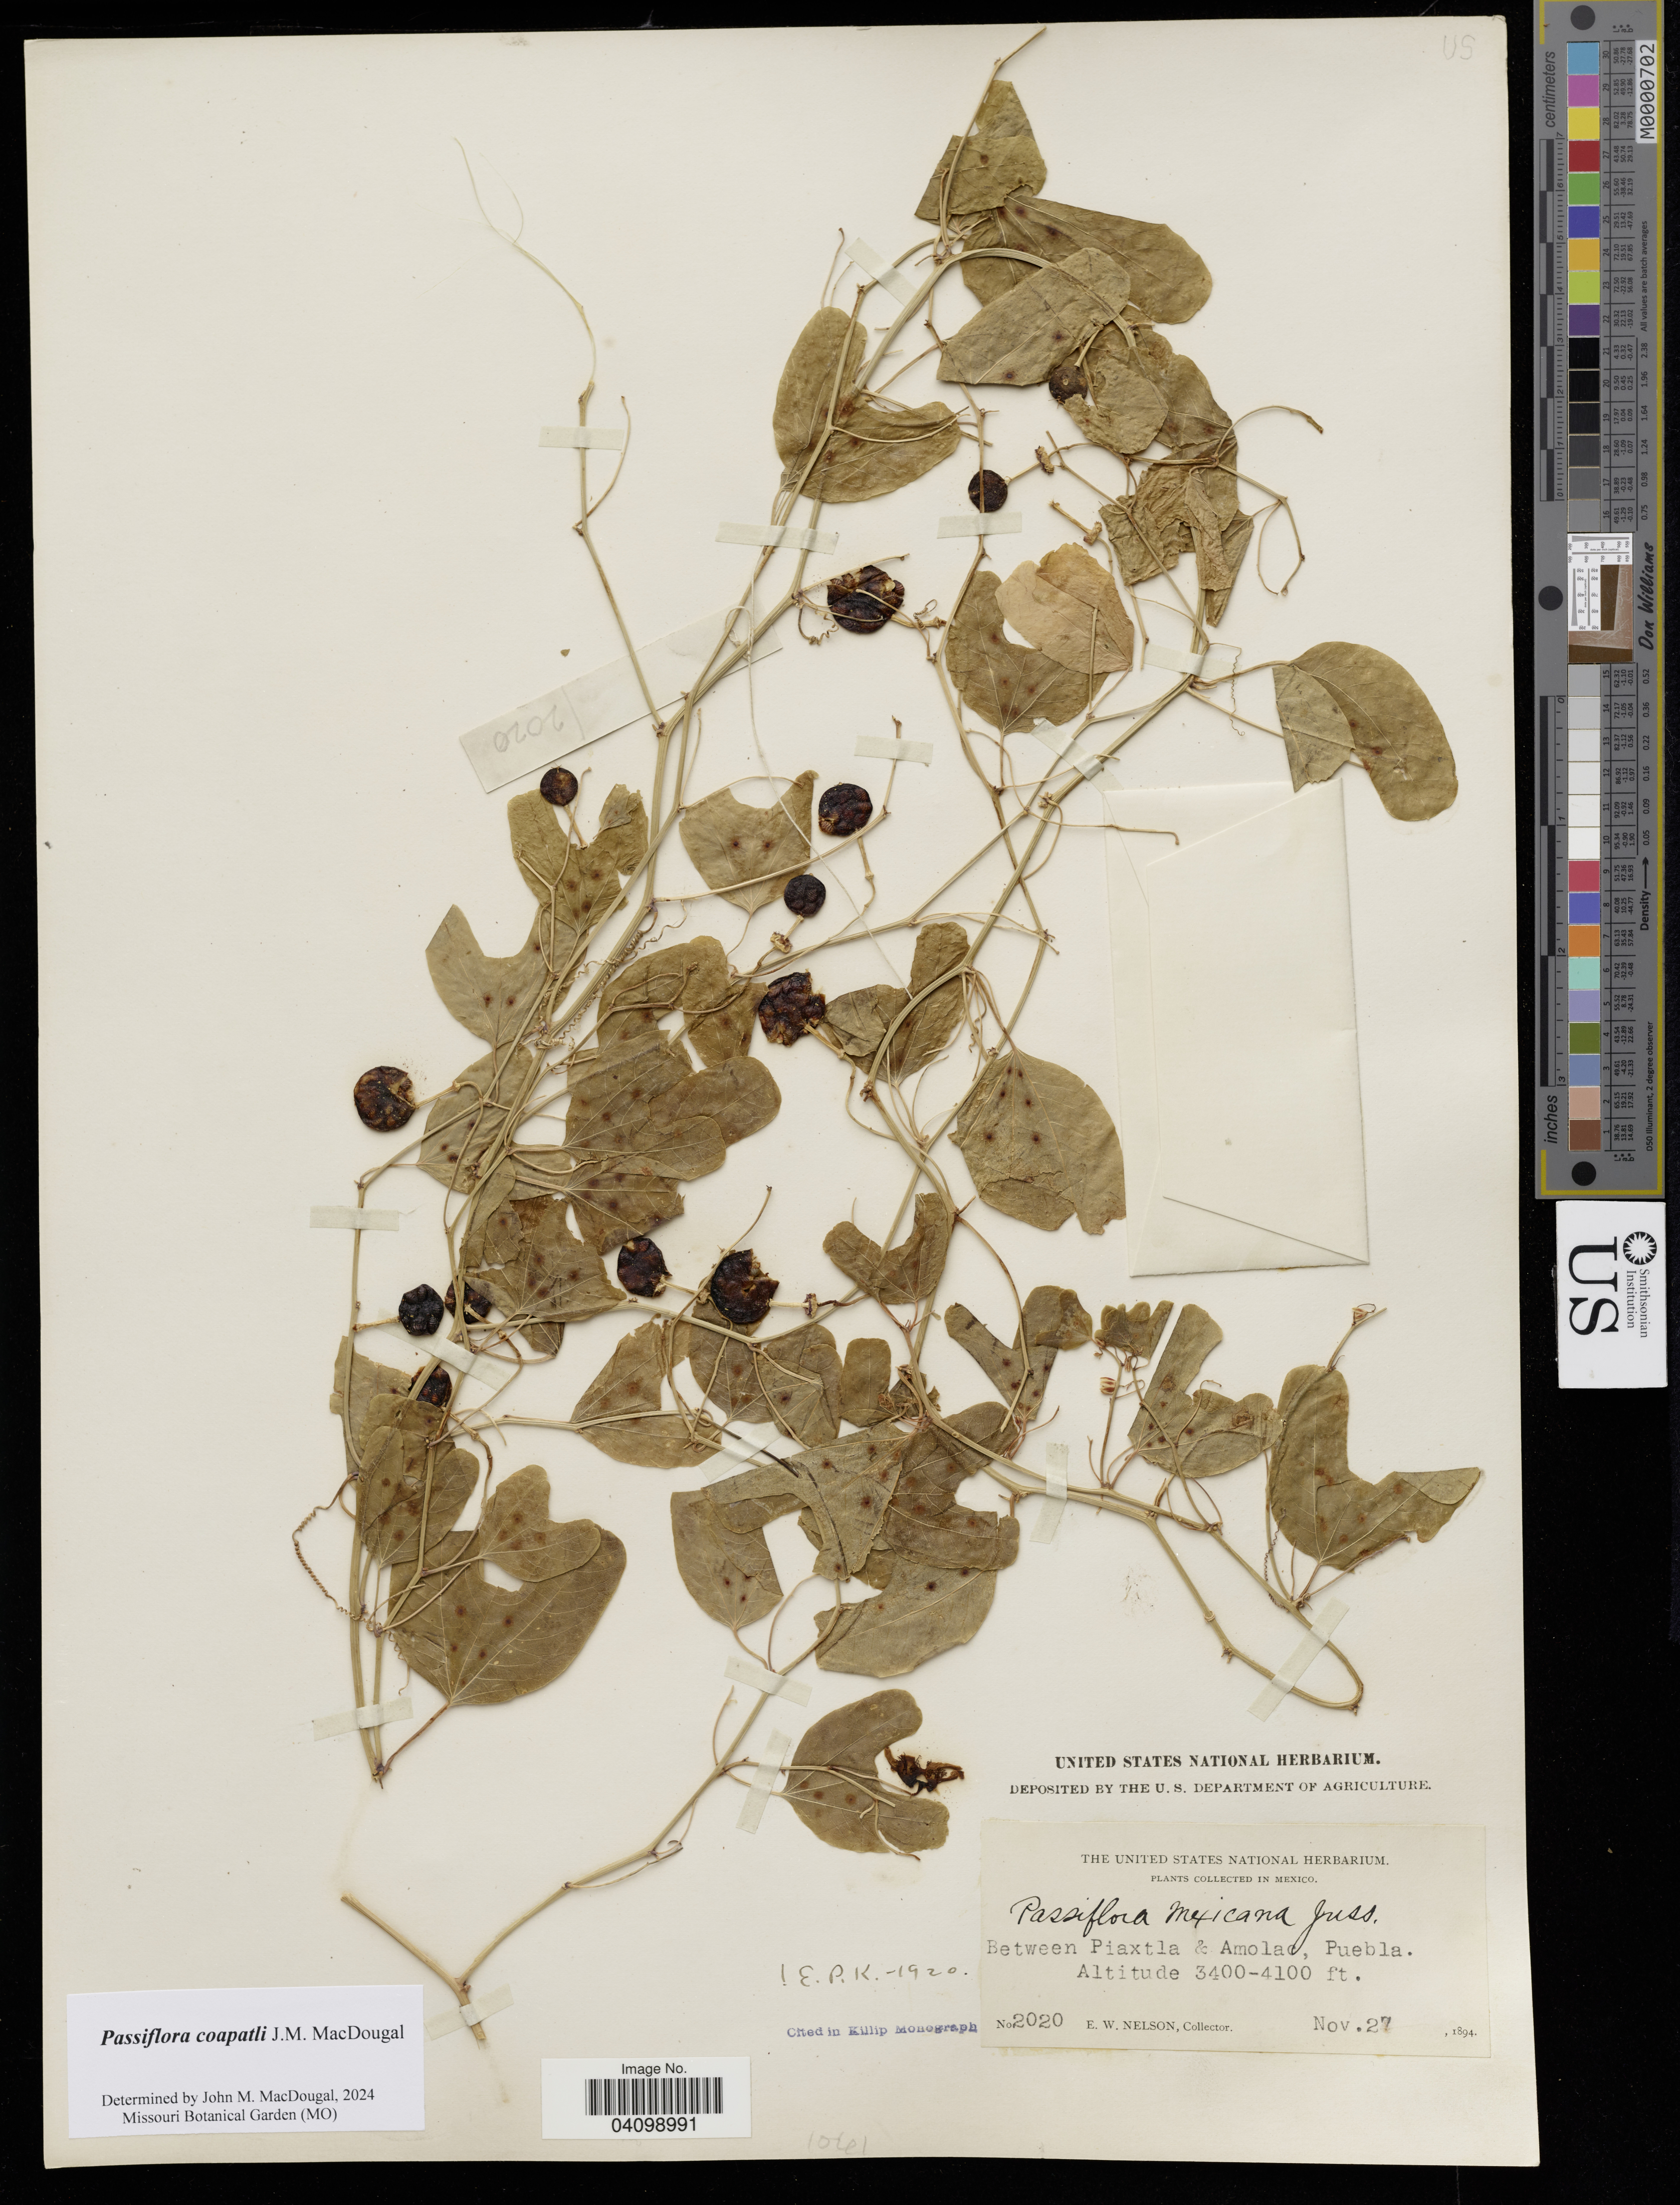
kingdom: Plantae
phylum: Tracheophyta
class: Magnoliopsida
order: Malpighiales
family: Passifloraceae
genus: Passiflora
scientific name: Passiflora coapatli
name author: J.M. MacDougal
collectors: E. W. Nelson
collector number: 2020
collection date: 1894-11-27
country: Mexico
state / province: Puebla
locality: Between Piaxtla & Amolac.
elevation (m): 1036